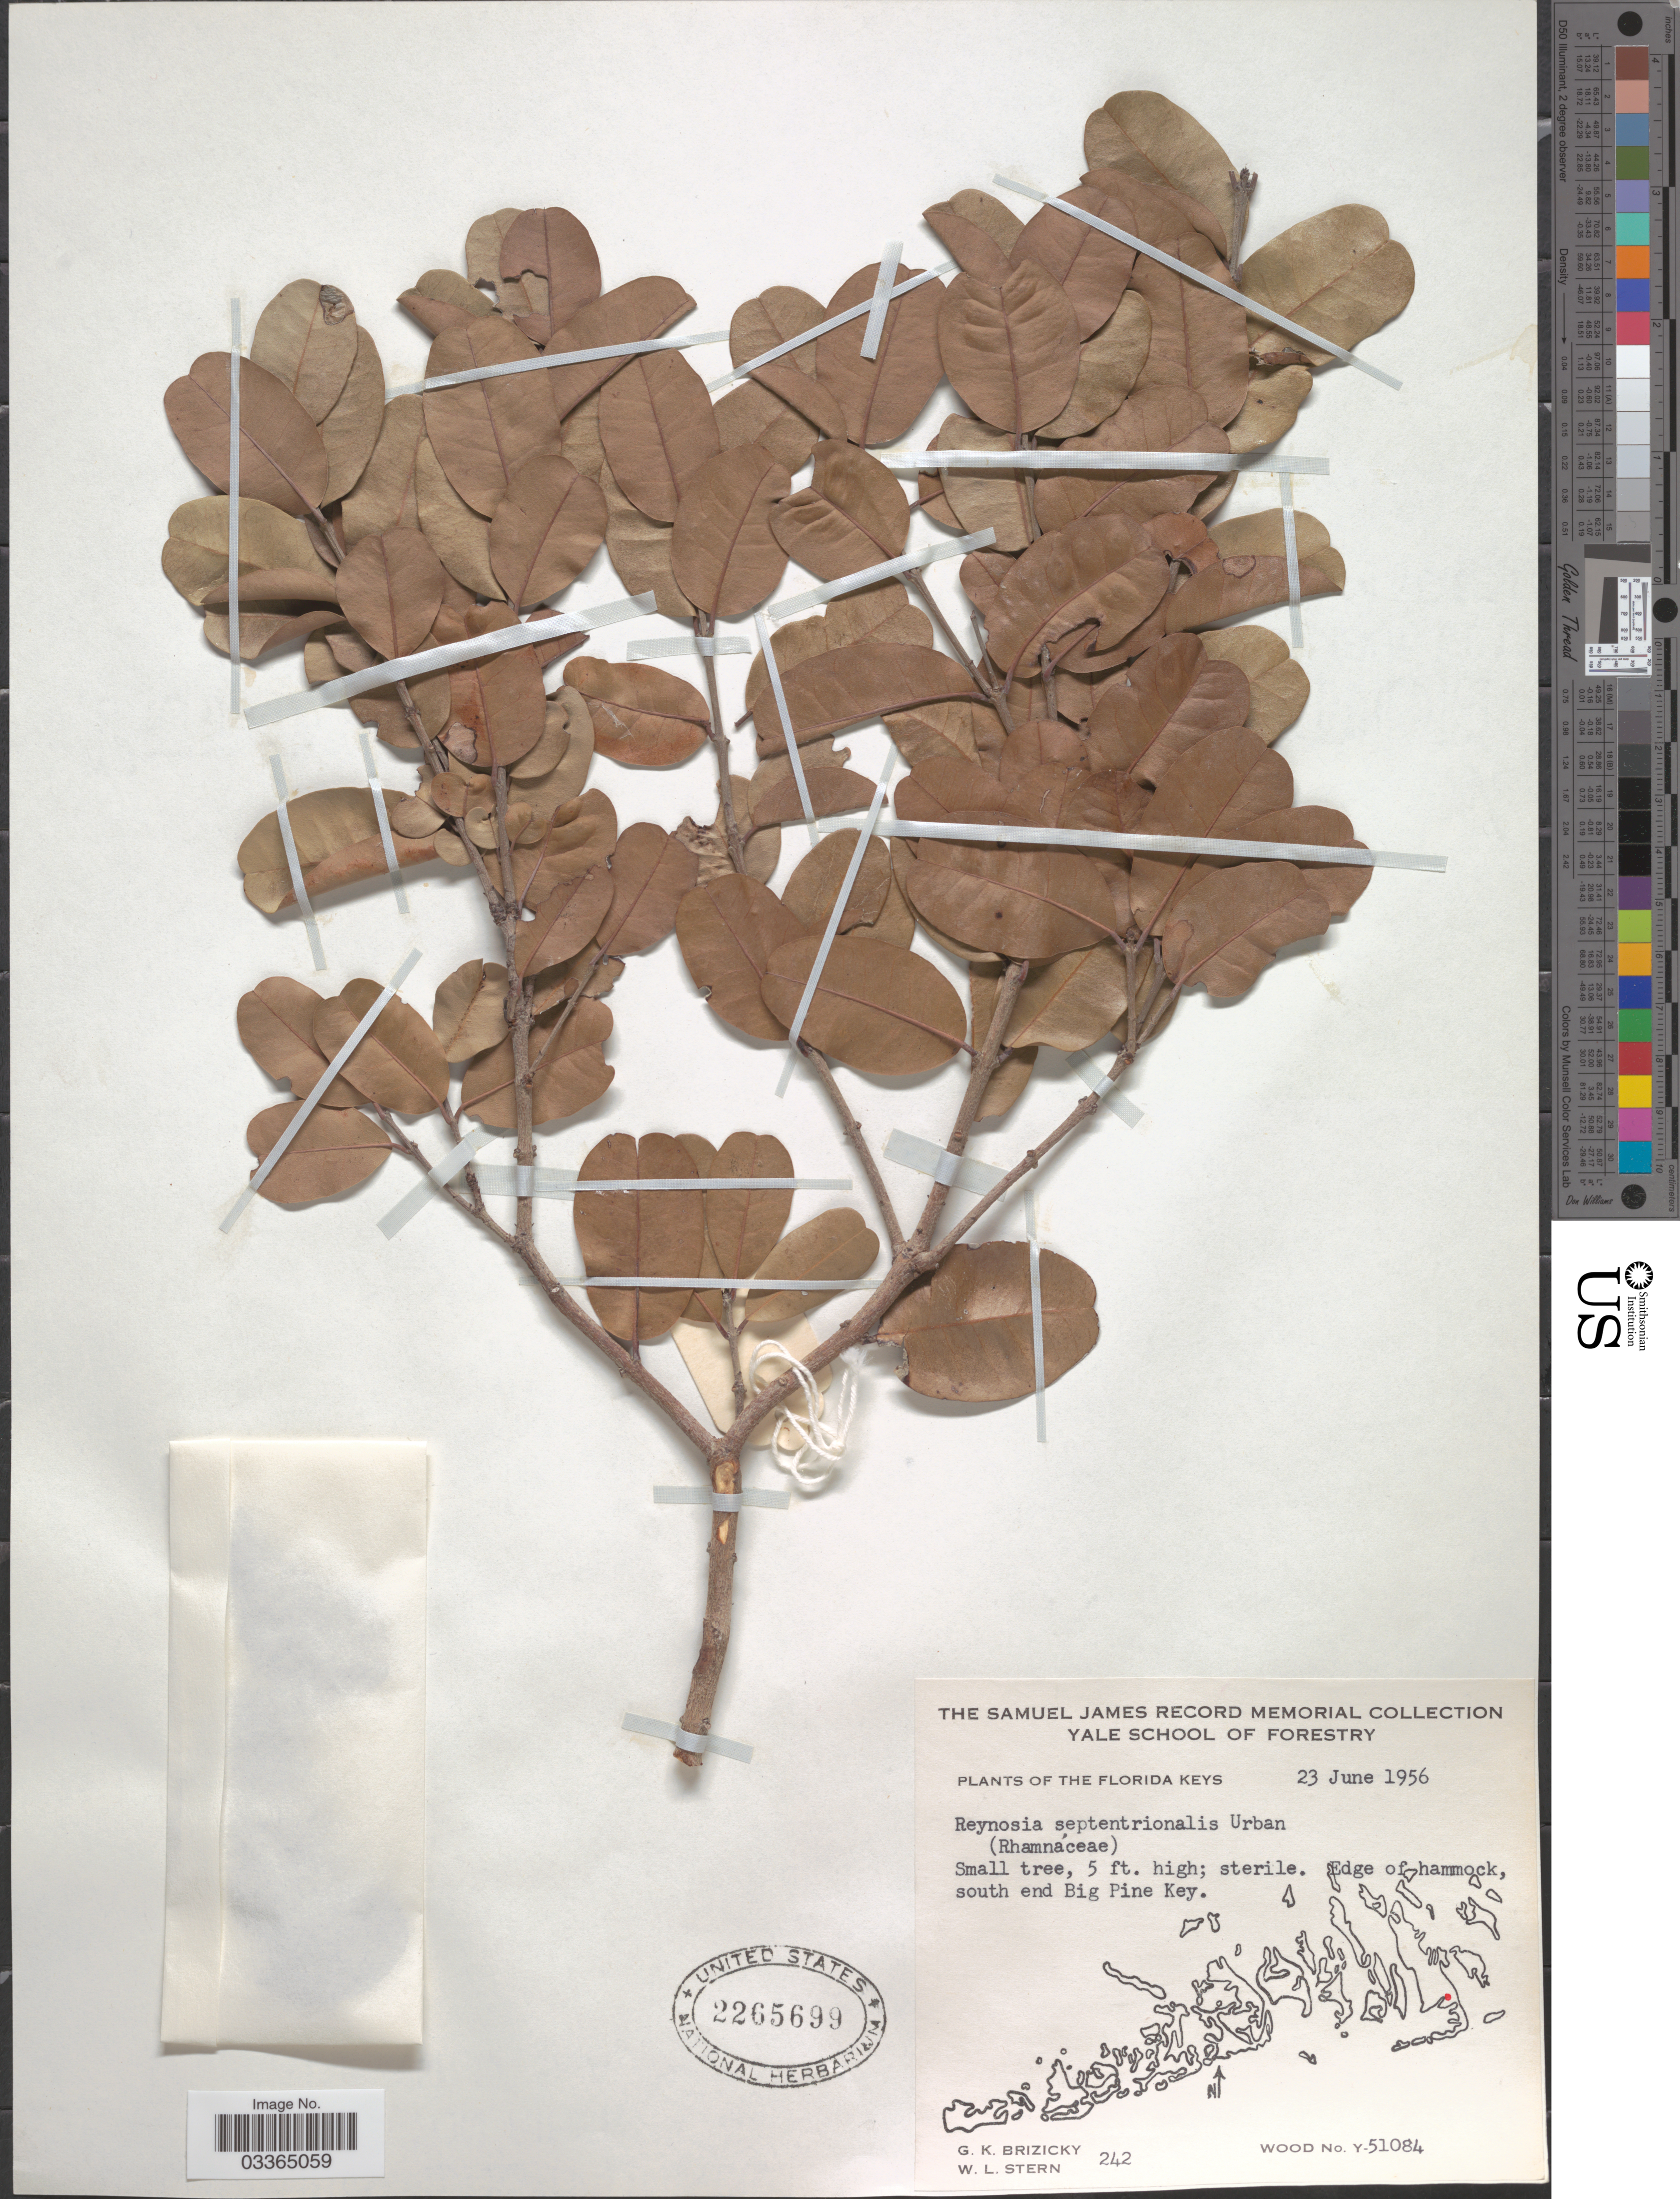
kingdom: Plantae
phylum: Tracheophyta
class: Magnoliopsida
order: Rosales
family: Rhamnaceae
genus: Reynosia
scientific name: Reynosia septentrionalis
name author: Urb.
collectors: G. K. Brizicky & W. L. Stern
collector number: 242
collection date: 1956-06-23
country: United States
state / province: Florida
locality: The Florida Keys, Edge of hammock, south end Big Pine Key.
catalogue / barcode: US 2265699